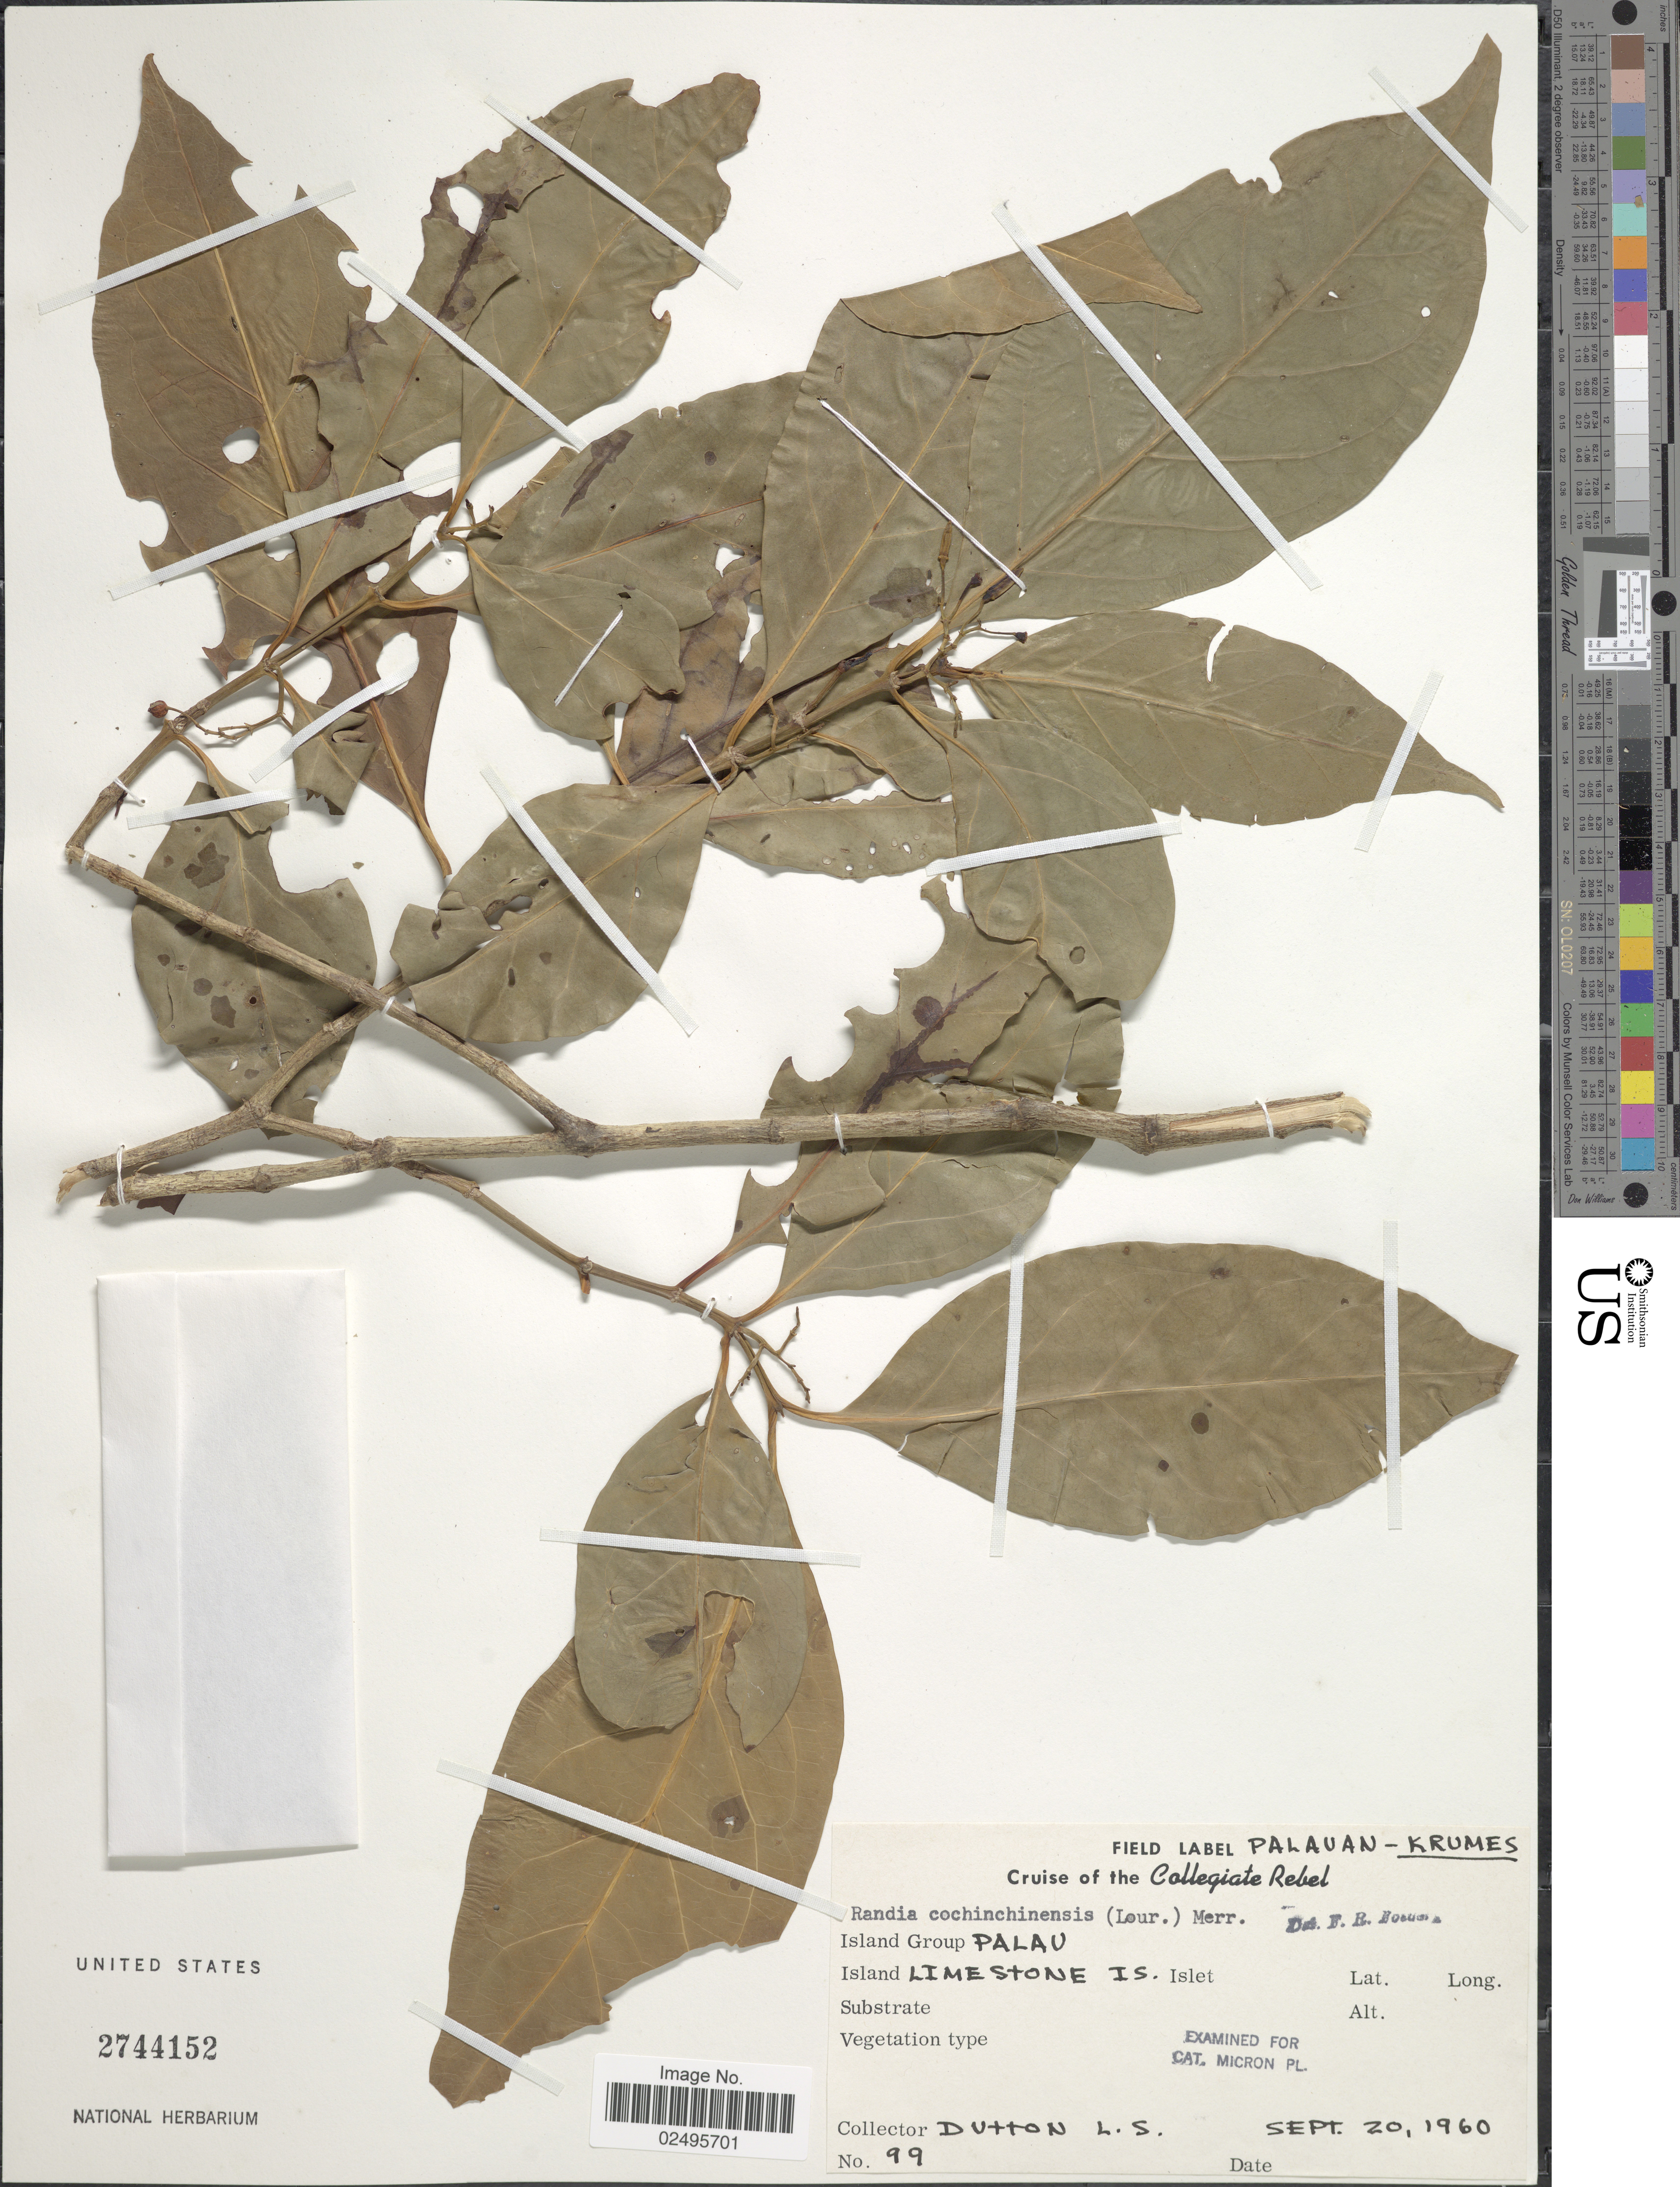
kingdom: Plantae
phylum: Tracheophyta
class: Magnoliopsida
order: Gentianales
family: Rubiaceae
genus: Aidia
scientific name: Aidia graeffei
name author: (Reinecke) Tirveng.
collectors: L. Dutton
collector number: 99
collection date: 1960-09-20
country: Palau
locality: Island Group Palau. Island Limestone Is.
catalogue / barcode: US 2744152